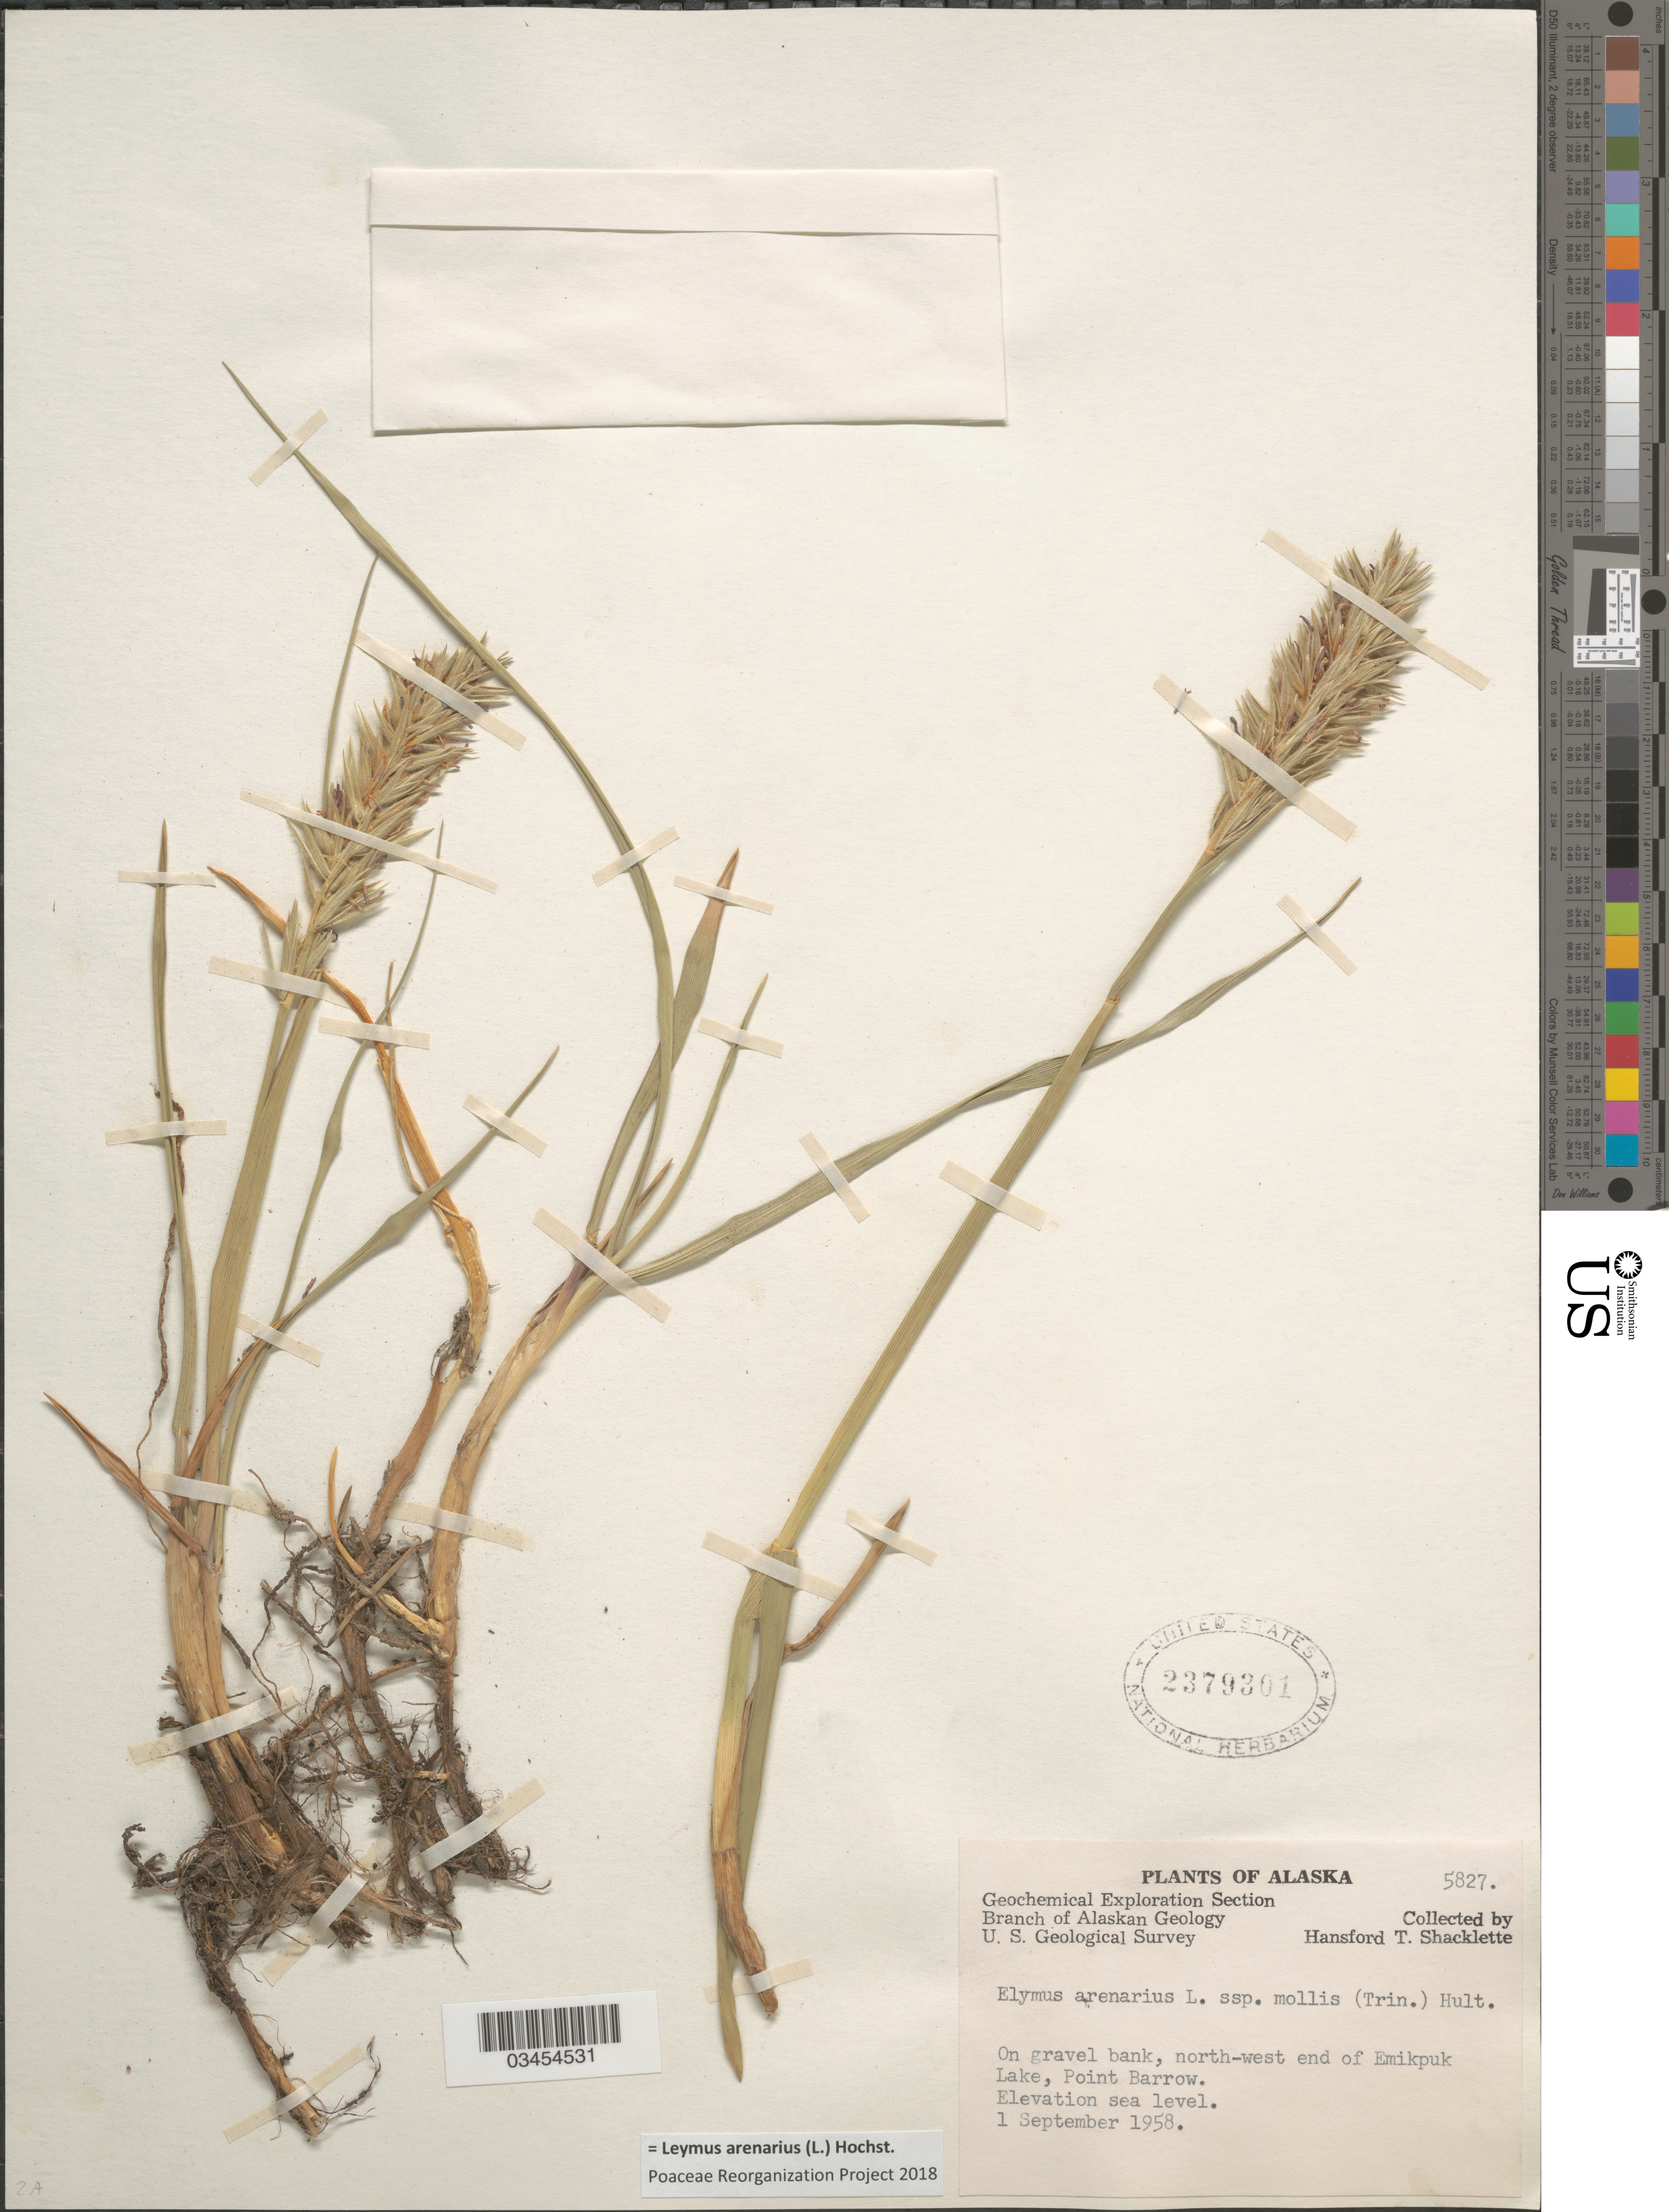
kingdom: Plantae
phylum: Tracheophyta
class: Liliopsida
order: Poales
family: Poaceae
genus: Leymus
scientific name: Leymus mollis subsp. villosissimus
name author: (Scribn.) Á. Löve & D. Löve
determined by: Soreng, Robert J., Research Associate (BOT), Smithsonian Institution - National Museum of Natural History (UNITED STATES)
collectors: H. Shacklette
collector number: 5827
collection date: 1958-09-01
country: United States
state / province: Alaska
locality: On gravel bank, north-west end of Emikpuk Lake, Point Barrow.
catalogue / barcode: US 2379301